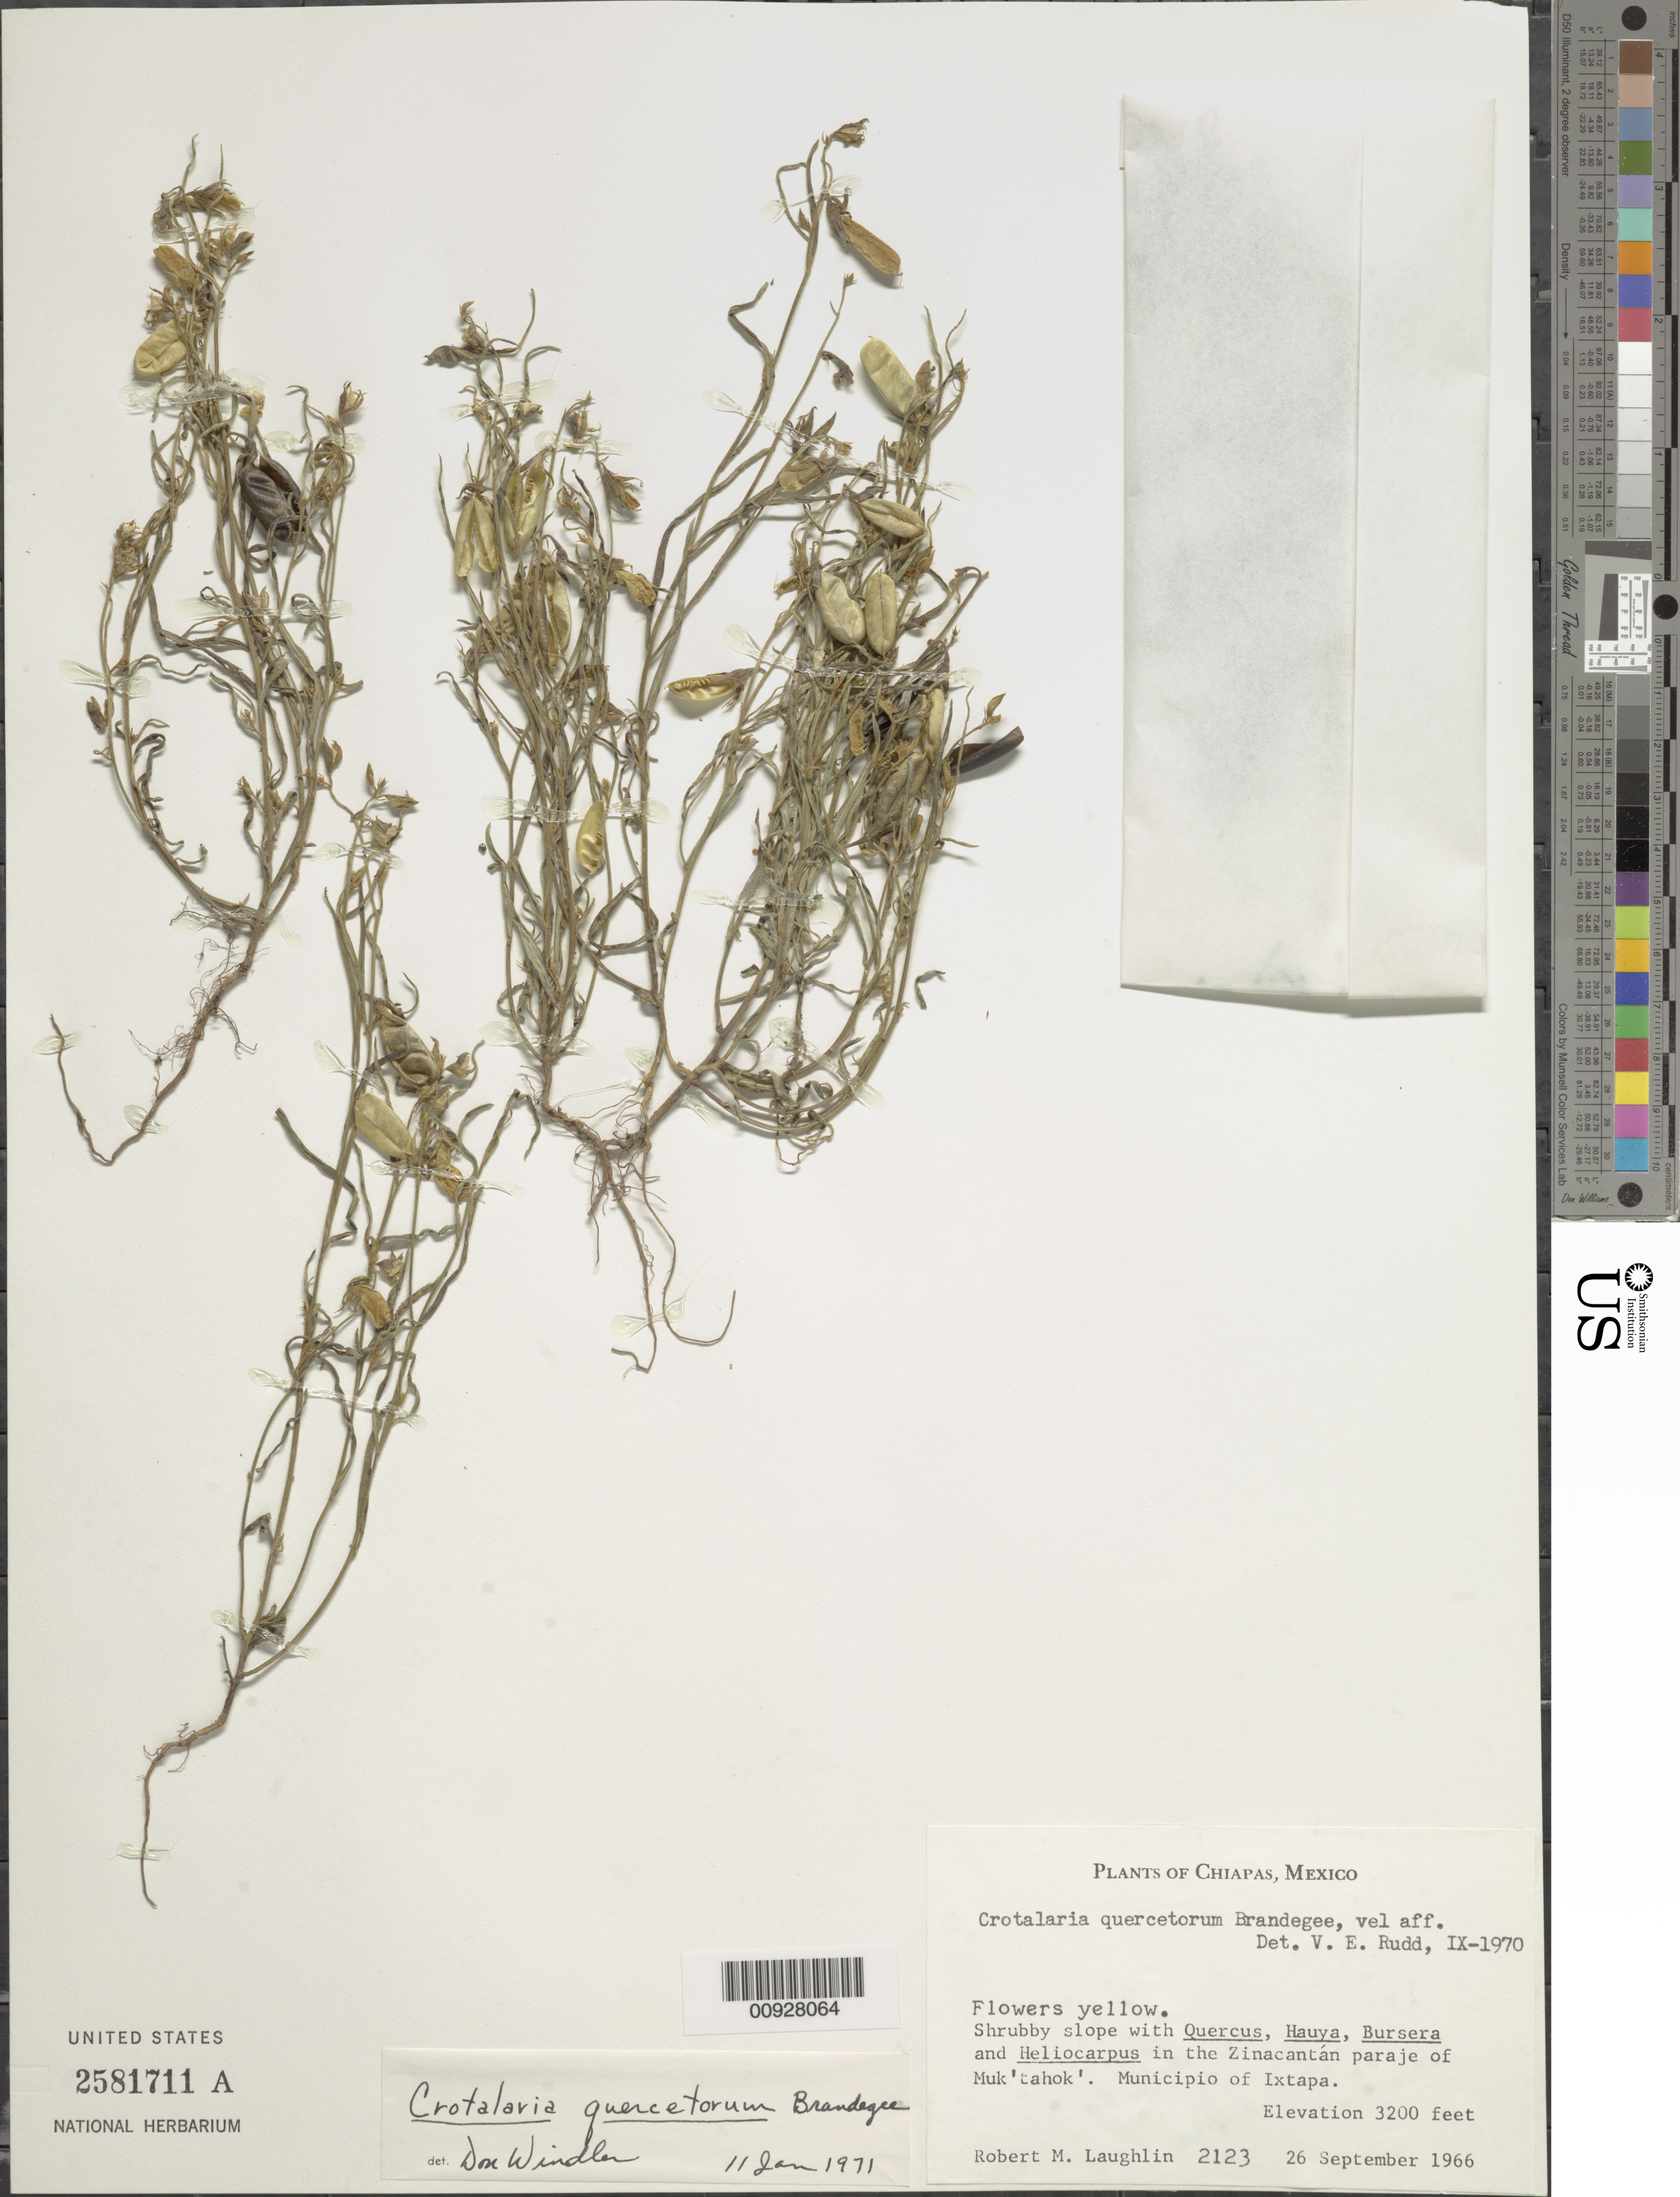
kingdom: Plantae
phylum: Tracheophyta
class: Magnoliopsida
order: Fabales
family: Fabaceae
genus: Crotalaria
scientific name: Crotalaria quercetorum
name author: Brandegee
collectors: R. M. Laughlin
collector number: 2123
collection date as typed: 26 Sep 1966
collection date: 1966-09-26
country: Mexico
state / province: Chiapas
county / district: Ixtapa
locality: In the Zinacantán paraje of Muk'tahok'. Municipio of Ixtapa, Chiapas.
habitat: Shrubby slope with Quercus, Hauya, Bursera and Heliocarpus.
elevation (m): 975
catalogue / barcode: US 2581711A